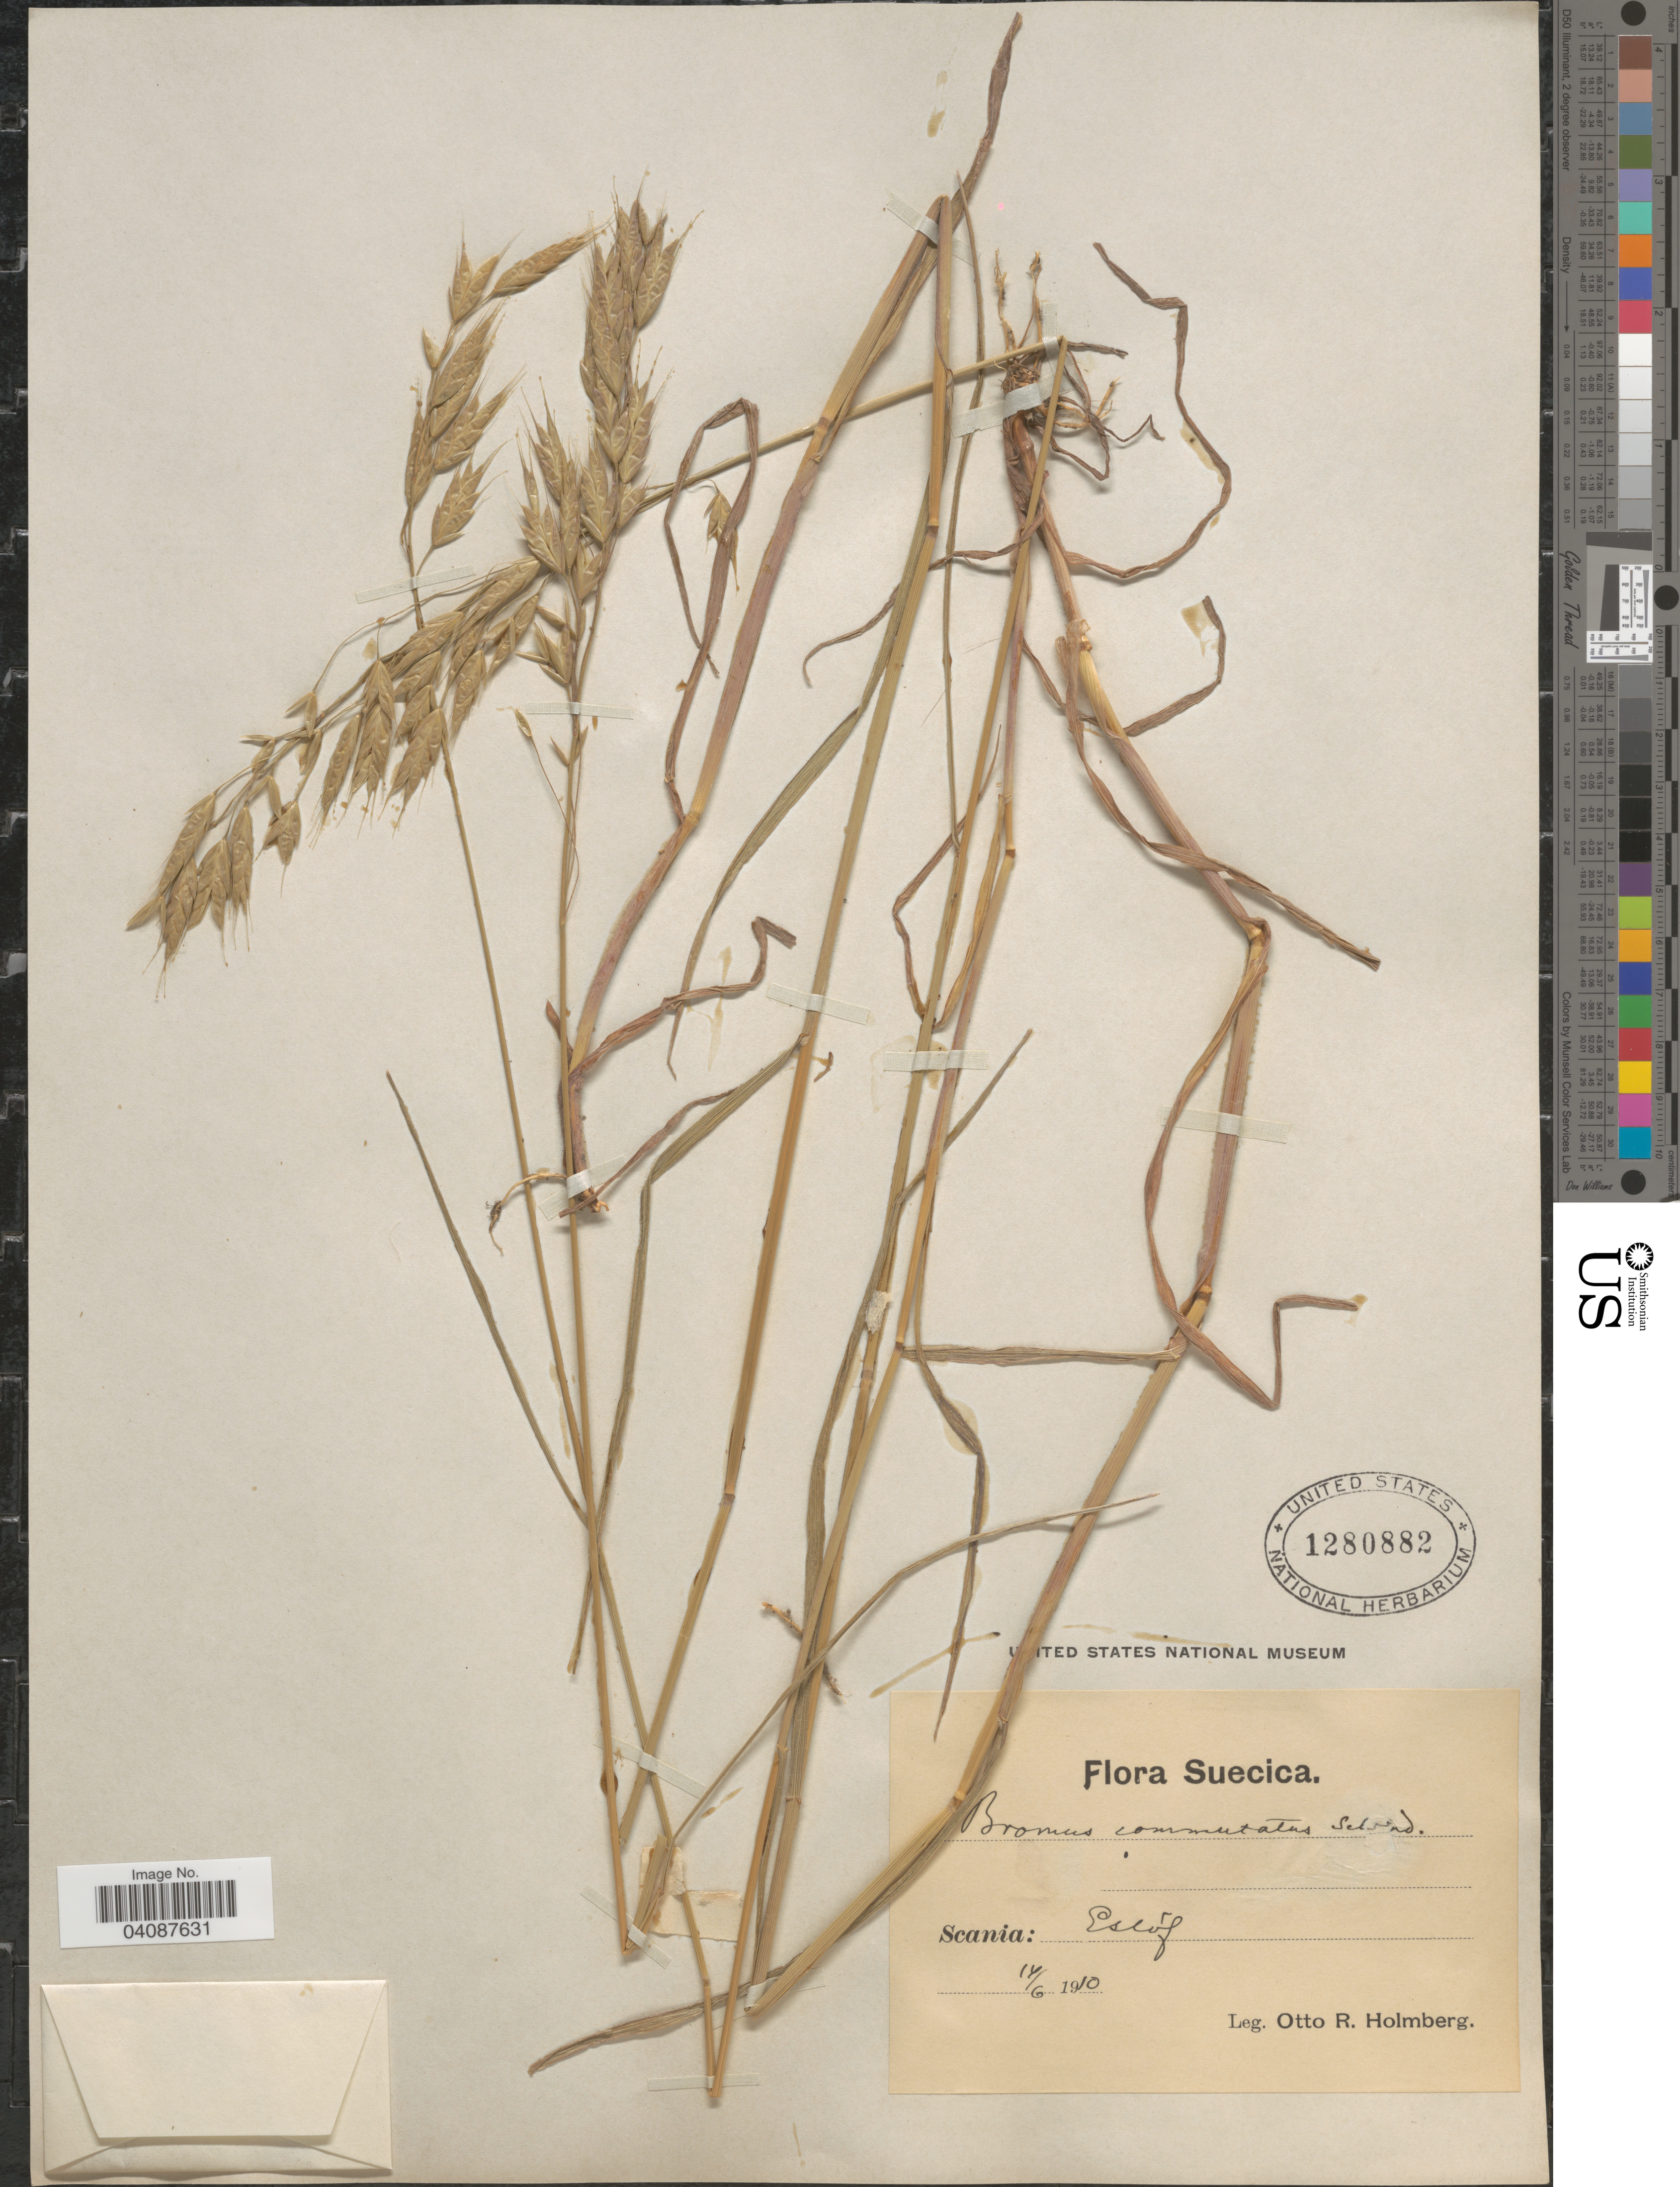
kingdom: Plantae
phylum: Tracheophyta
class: Liliopsida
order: Poales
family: Poaceae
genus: Bromus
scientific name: Bromus commutatus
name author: Schrad.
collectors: O. Holmberg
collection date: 1910-06-14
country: Sweden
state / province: Skåne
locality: Suecica. Scania: Eslöv.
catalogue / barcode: US 1280882